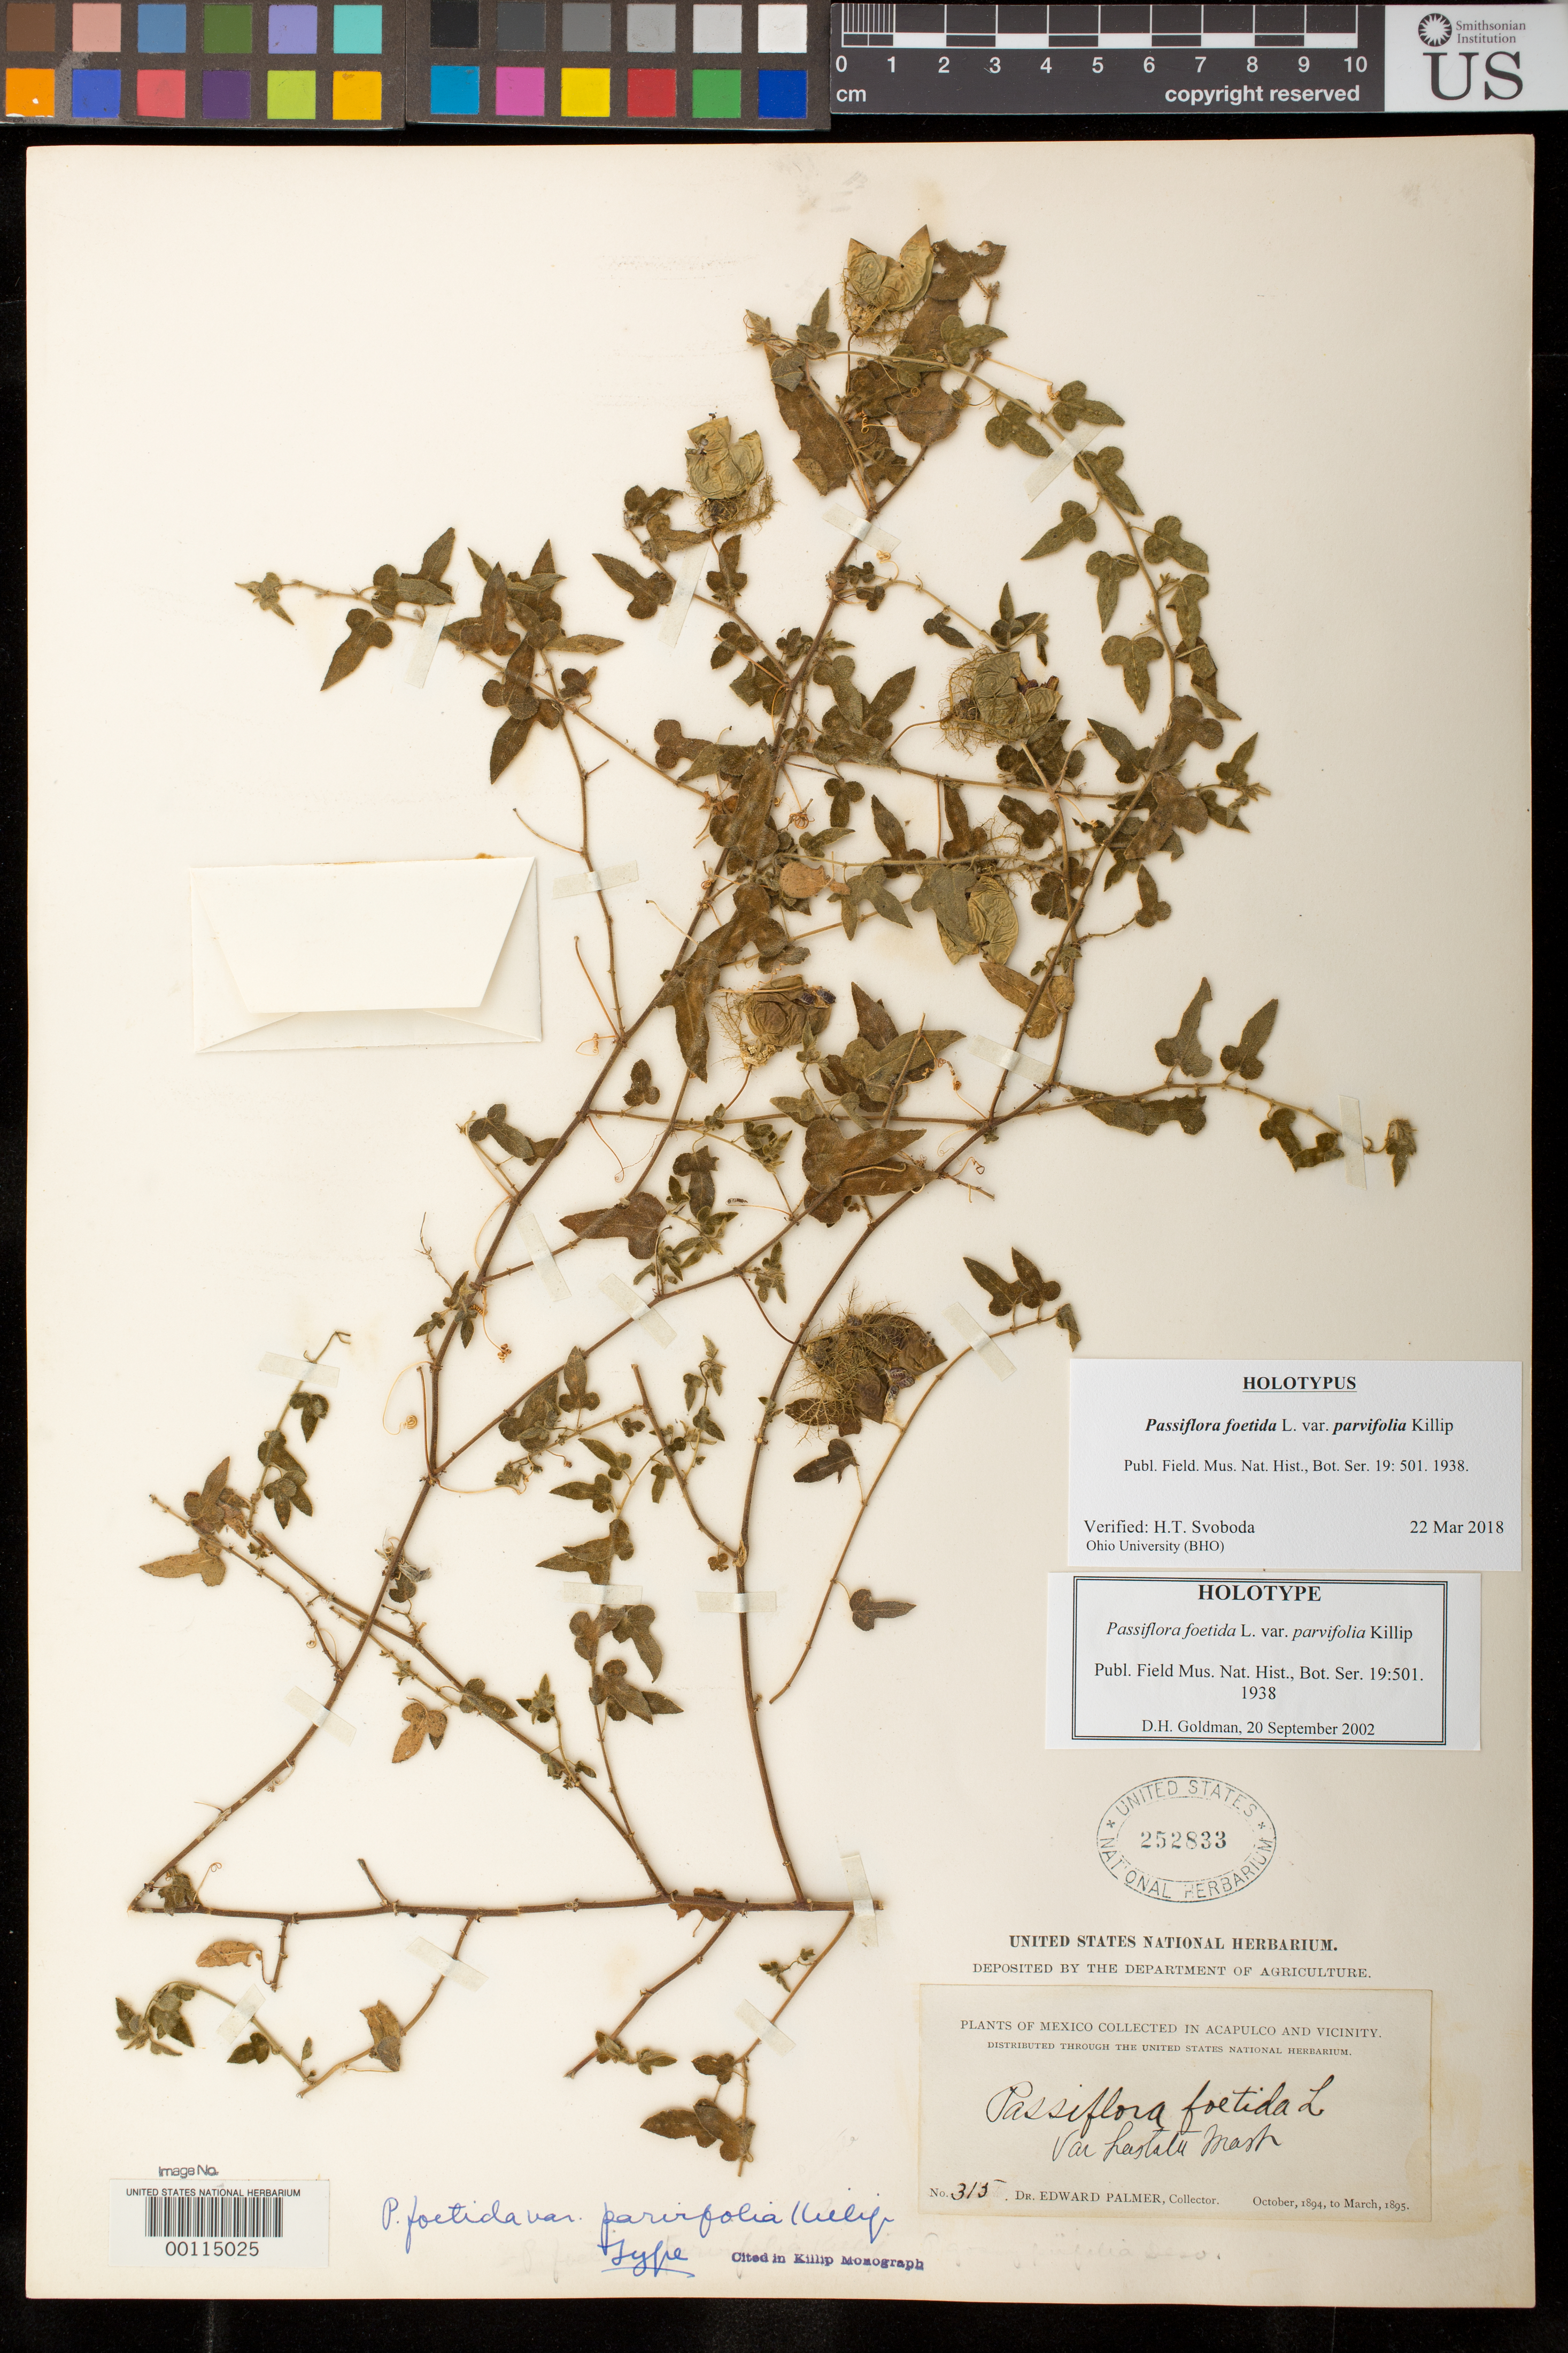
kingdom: Plantae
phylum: Tracheophyta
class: Magnoliopsida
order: Malpighiales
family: Passifloraceae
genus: Passiflora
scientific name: Passiflora foetida var. parvifolia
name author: Killip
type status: Holotype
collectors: E. Palmer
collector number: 315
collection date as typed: Oct 1894 to -- Mar 1895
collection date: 1894-10/1895-03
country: Mexico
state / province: Guerrero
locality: Vicinity of Acapulco.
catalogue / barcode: US 252833